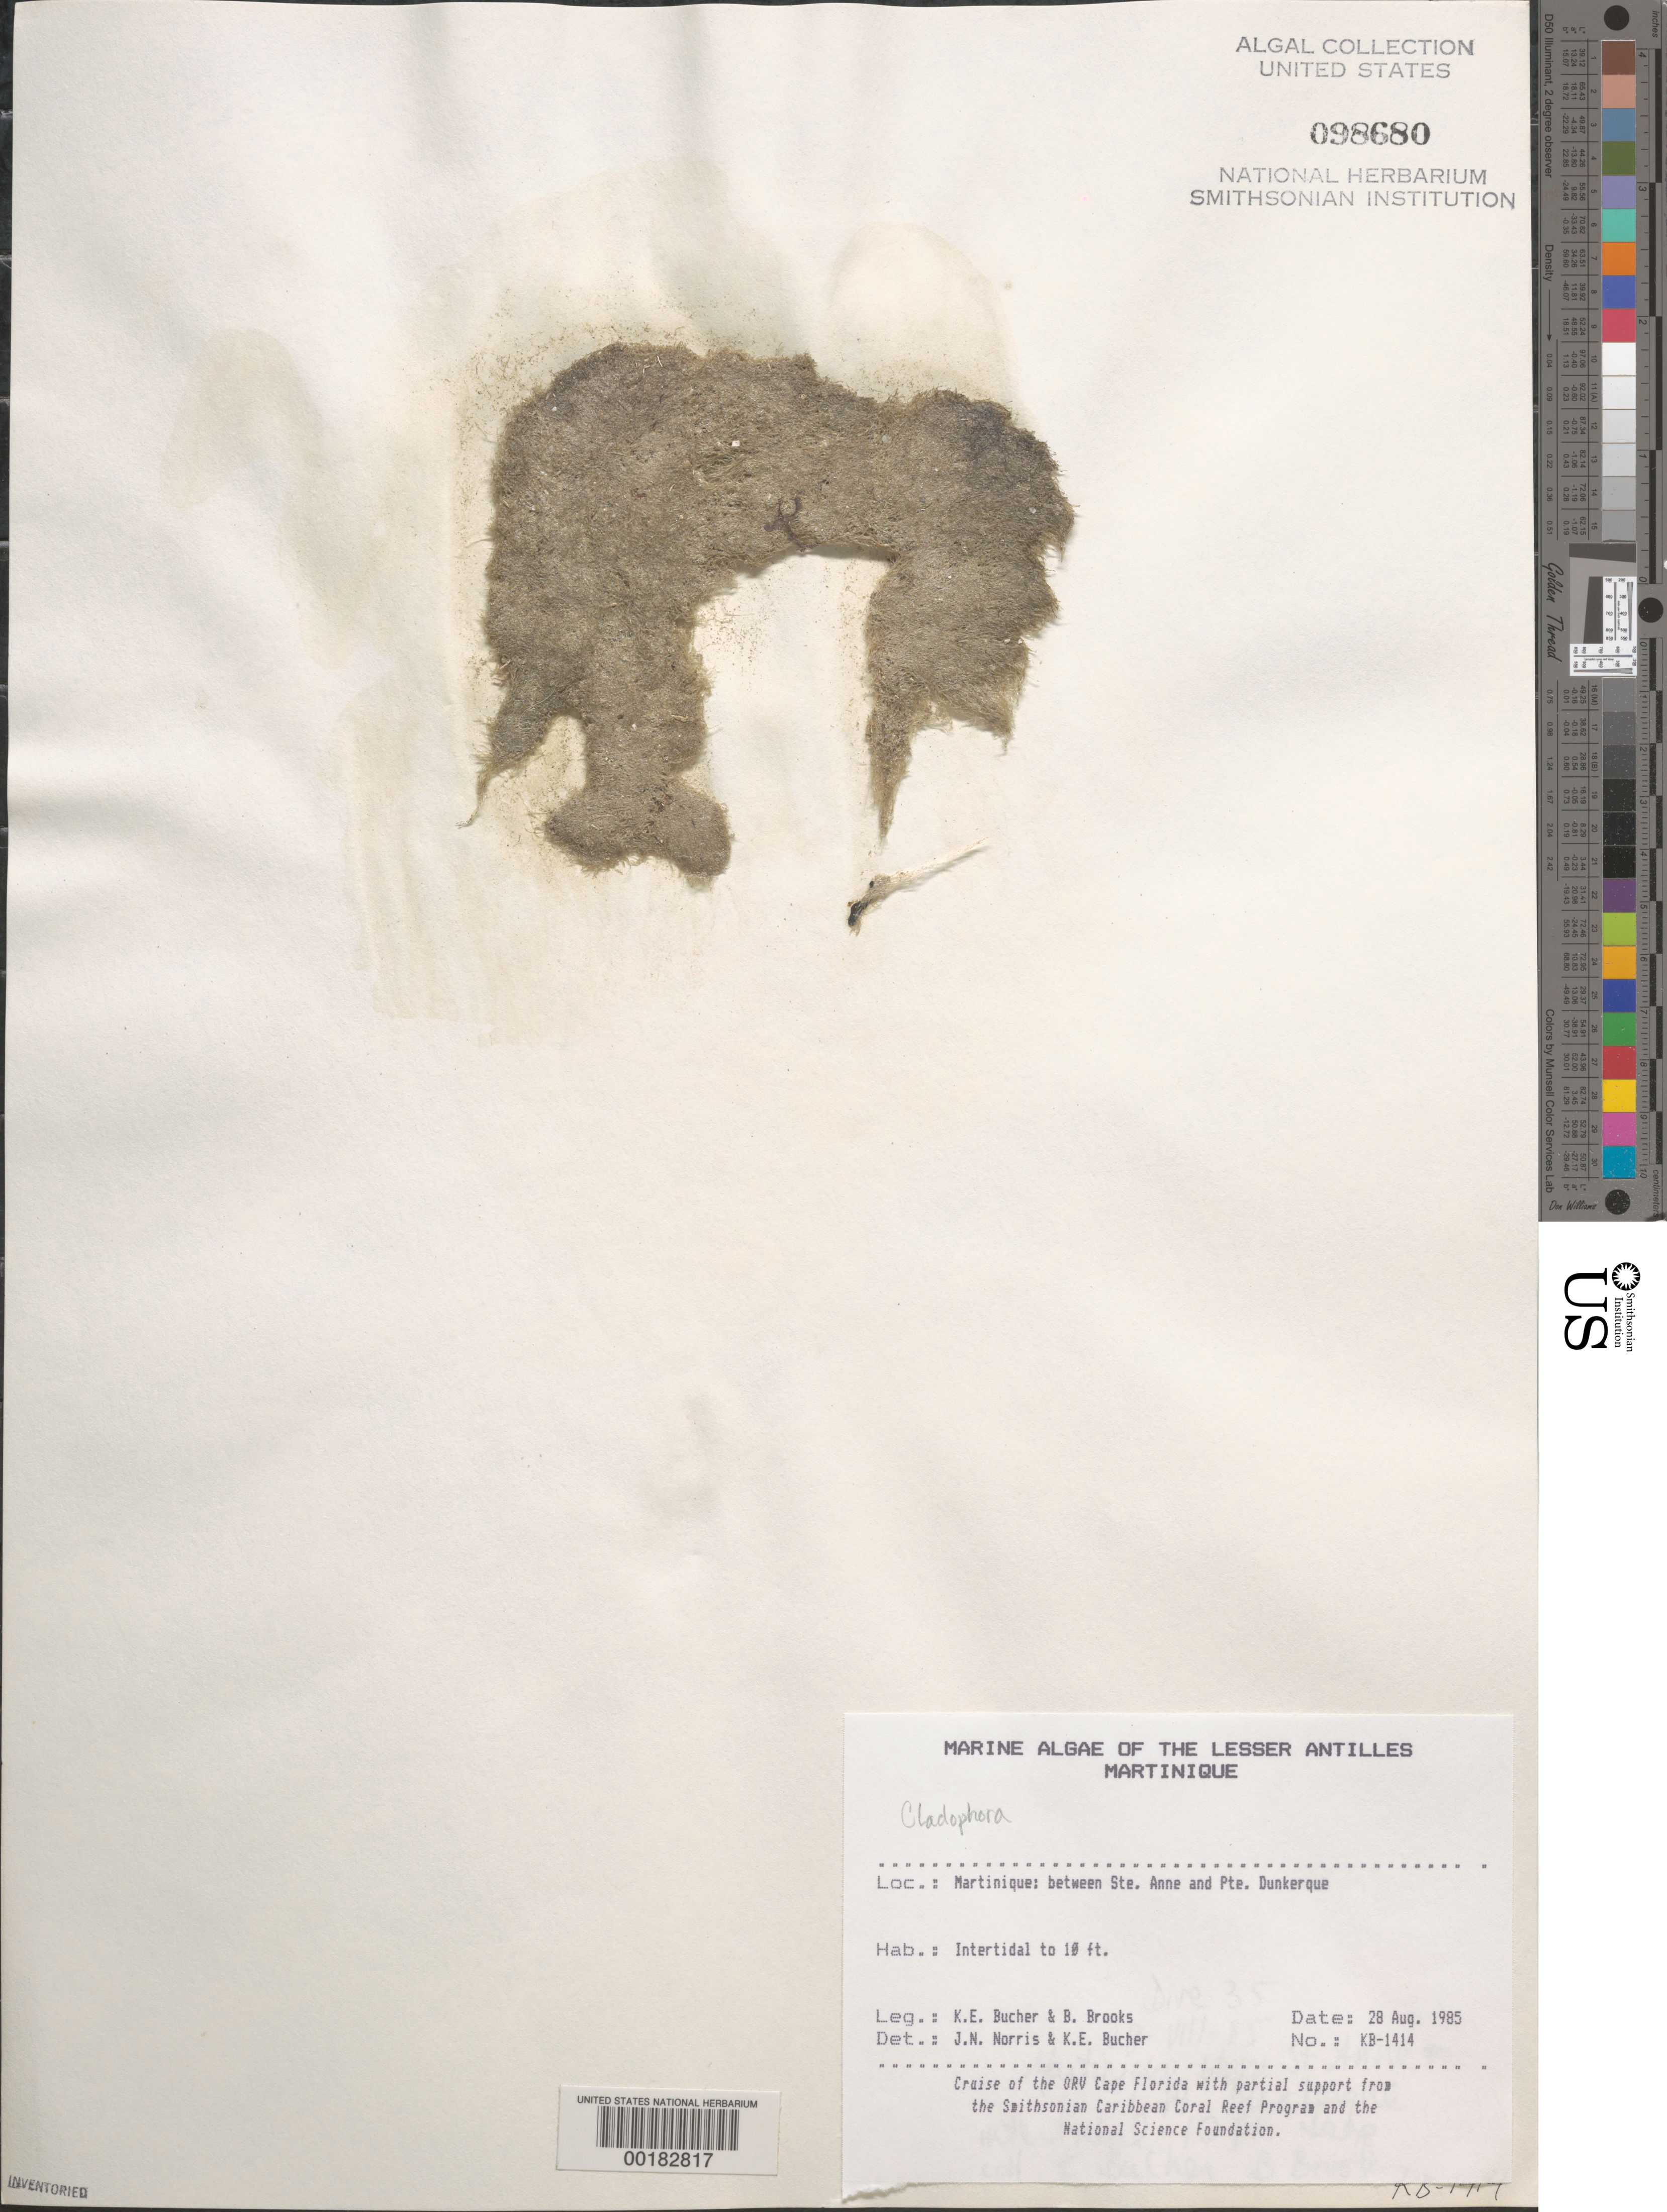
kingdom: Plantae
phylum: Chlorophyta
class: Ulvophyceae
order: Cladophorales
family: Cladophoraceae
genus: Cladophora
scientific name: Cladophora sp.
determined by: Norris, J. N.; Bucher, K. E.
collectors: K. E. Bucher & B. Brooks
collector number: Kb-1414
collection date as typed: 28 Aug 1985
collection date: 1985-08-28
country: Martinique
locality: Between Sainte Anne and Pointe Dunkerque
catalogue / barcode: US 98680